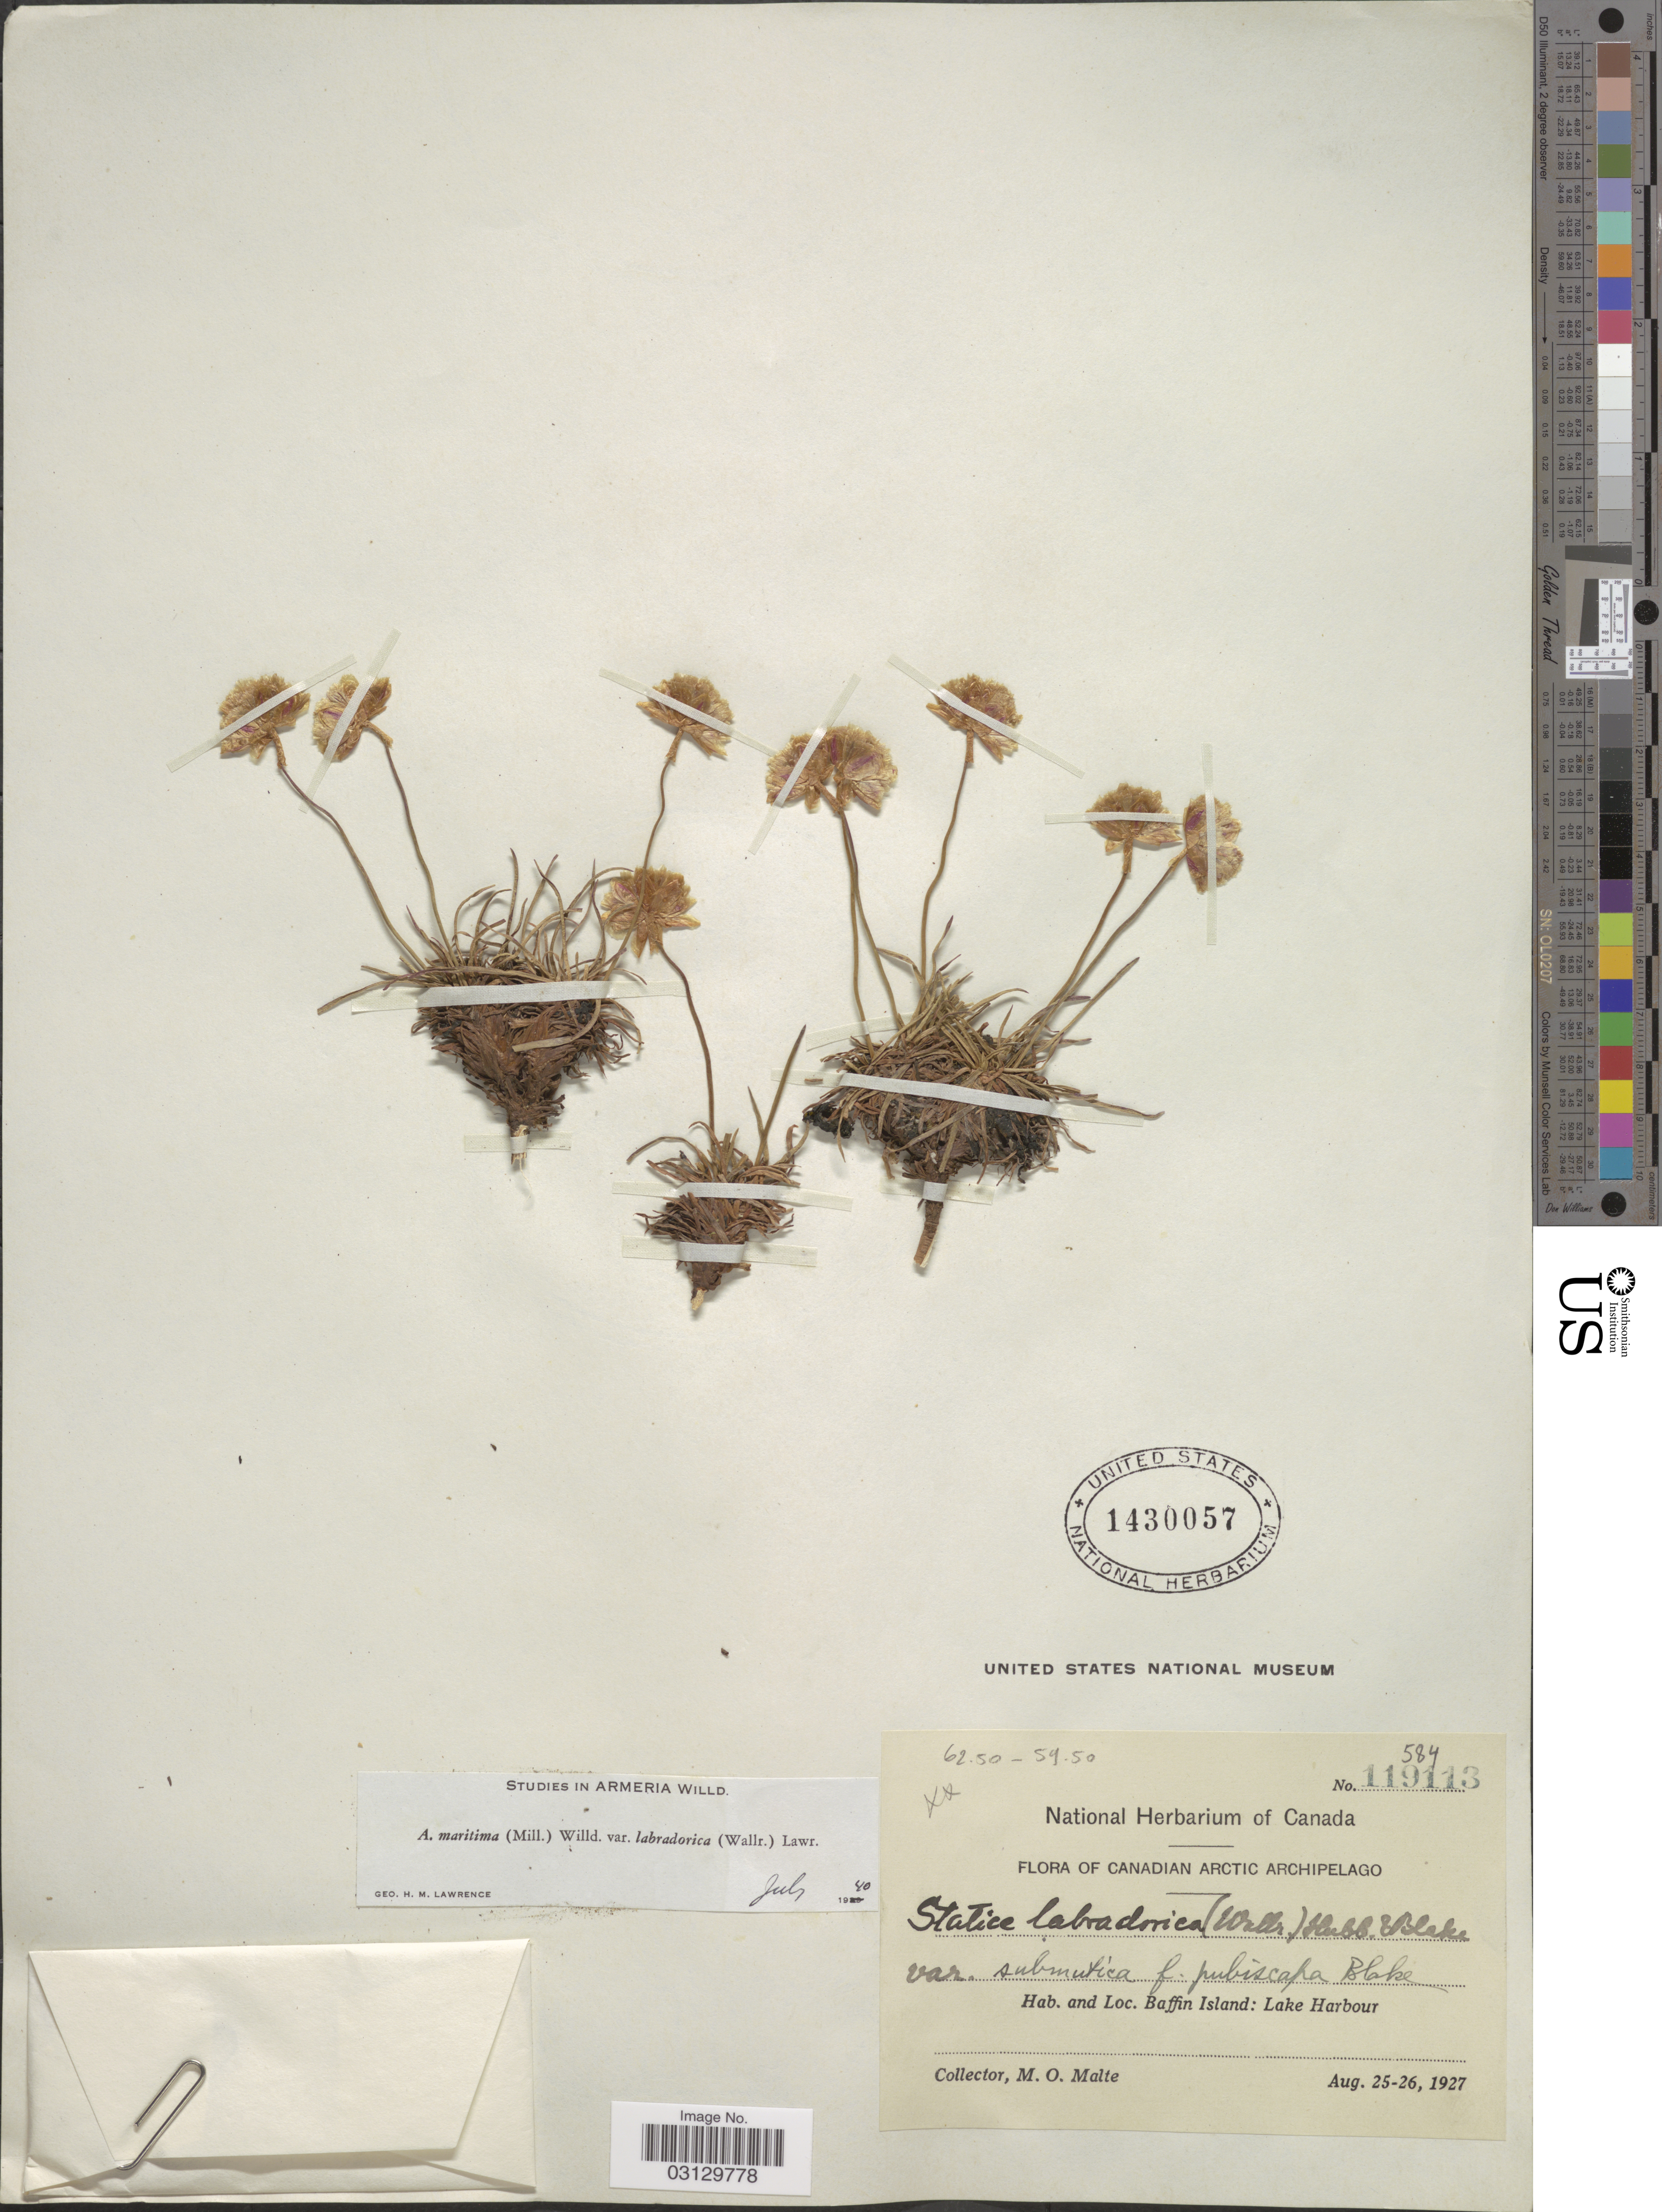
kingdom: Plantae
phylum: Tracheophyta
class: Magnoliopsida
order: Caryophyllales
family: Plumbaginaceae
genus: Armeria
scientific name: Armeria maritima subsp. sibirica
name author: (Turcz. ex Boiss.) Nyman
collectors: M. O. Malte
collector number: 119113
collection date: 1927-08-25/1927-08-26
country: Canada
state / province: Nunavut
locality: Canadian Arctic Archipelago. Baffin Island: Lake Harbour.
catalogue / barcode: US 1430057